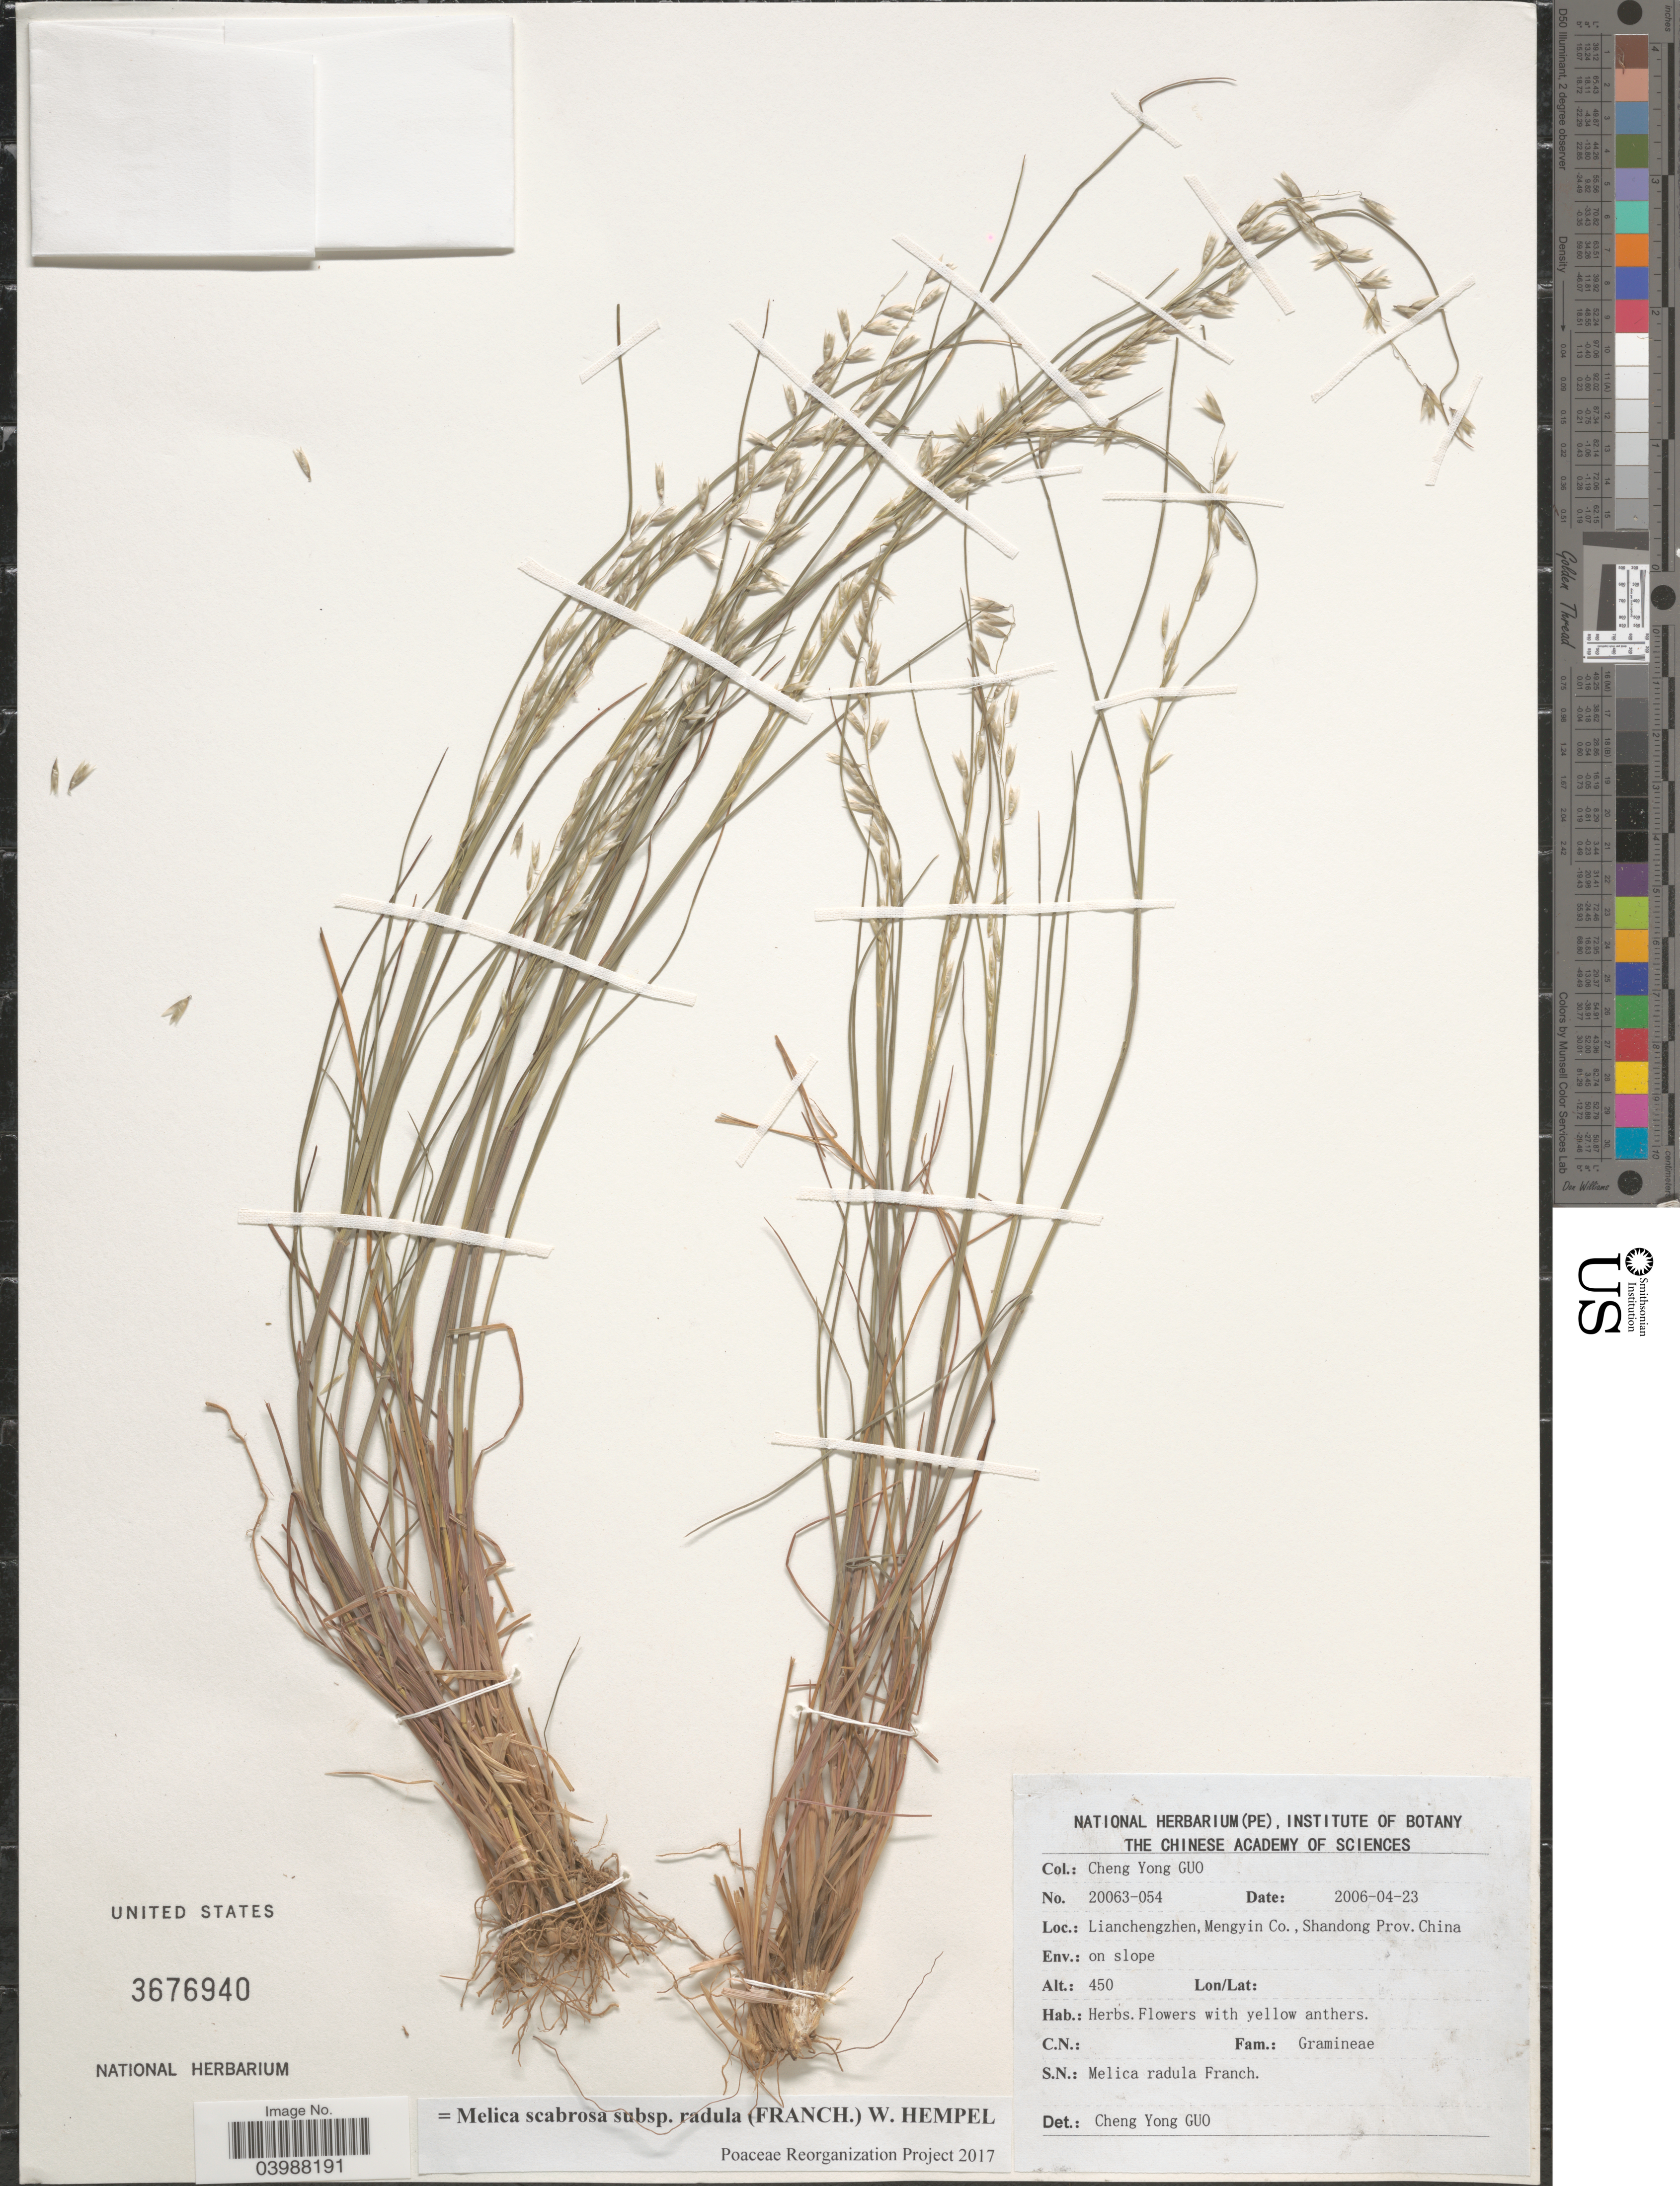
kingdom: Plantae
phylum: Tracheophyta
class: Liliopsida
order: Poales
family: Poaceae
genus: Melica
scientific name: Melica scabrosa subsp. radula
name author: (Franch.) W. Hempel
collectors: Guo Chengyong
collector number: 20063-054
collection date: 2006-04-23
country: China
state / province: Shandong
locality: Lianchengzhen, Mengyin Co.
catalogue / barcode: US 3676940